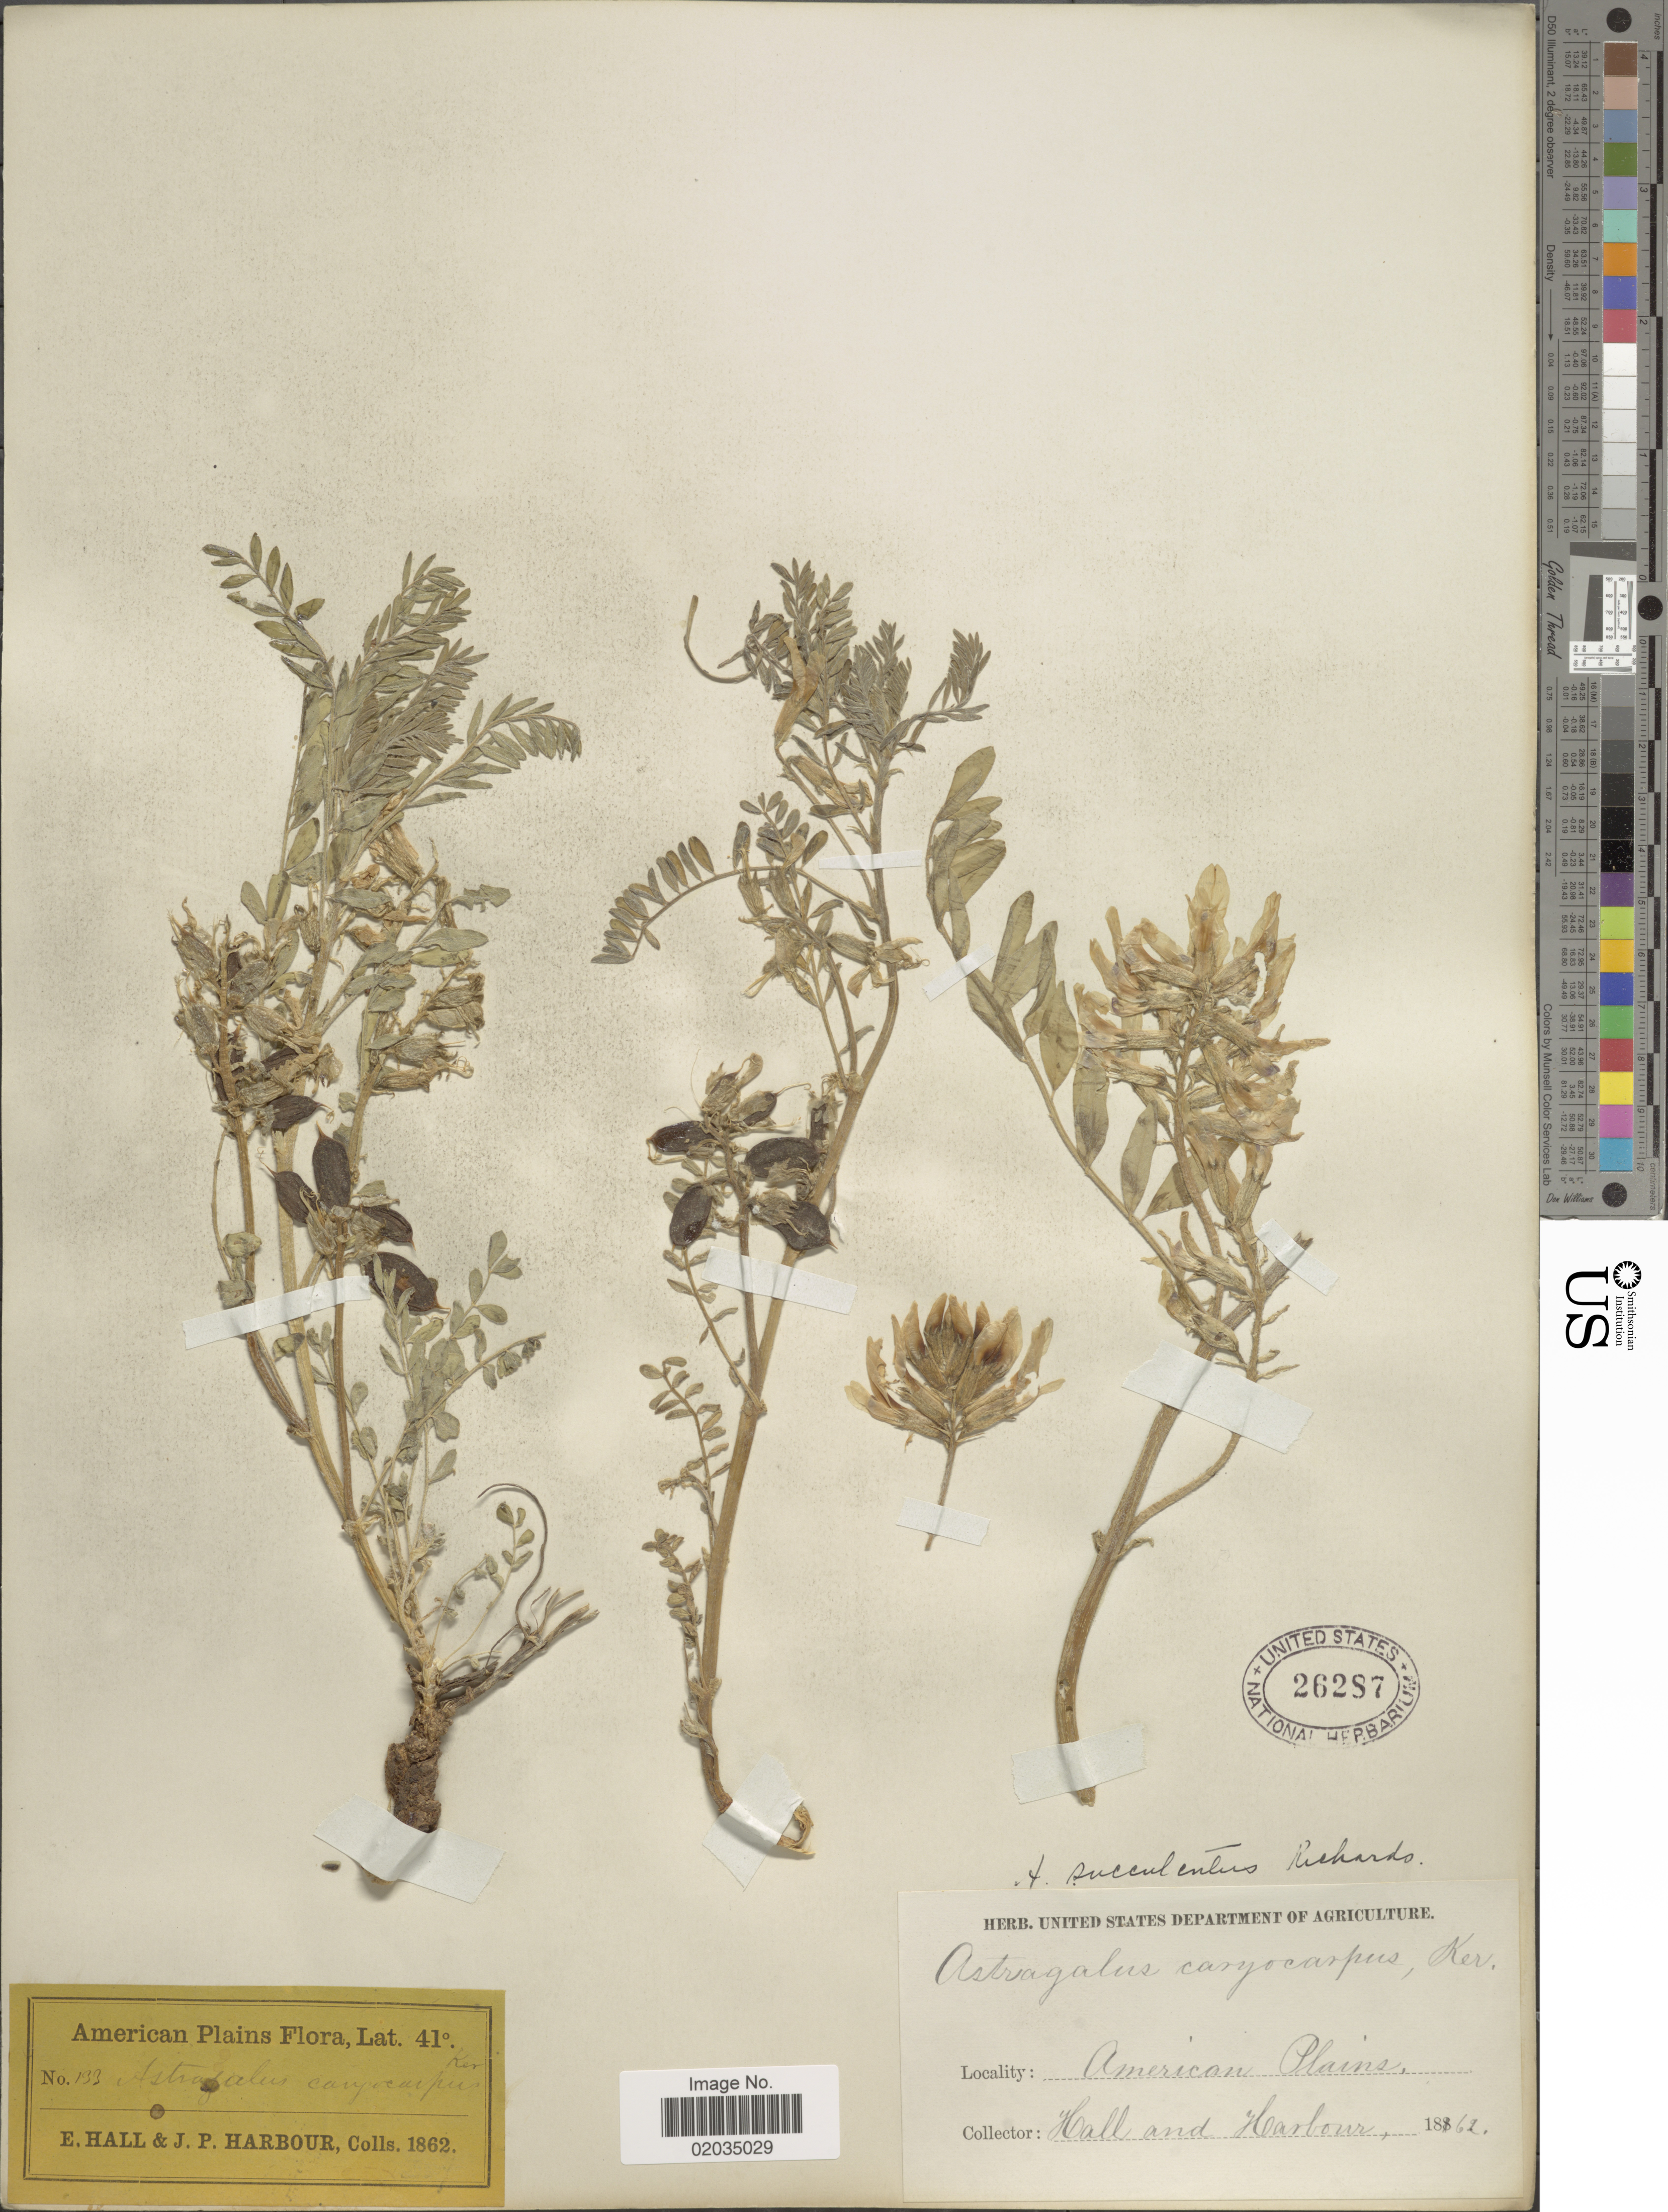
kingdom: Plantae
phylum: Tracheophyta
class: Magnoliopsida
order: Fabales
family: Fabaceae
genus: Astragalus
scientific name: Astragalus succulentus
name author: Richardson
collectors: E. Hall & J. Harbour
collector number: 133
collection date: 1862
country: United States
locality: American Plains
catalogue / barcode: US 26287